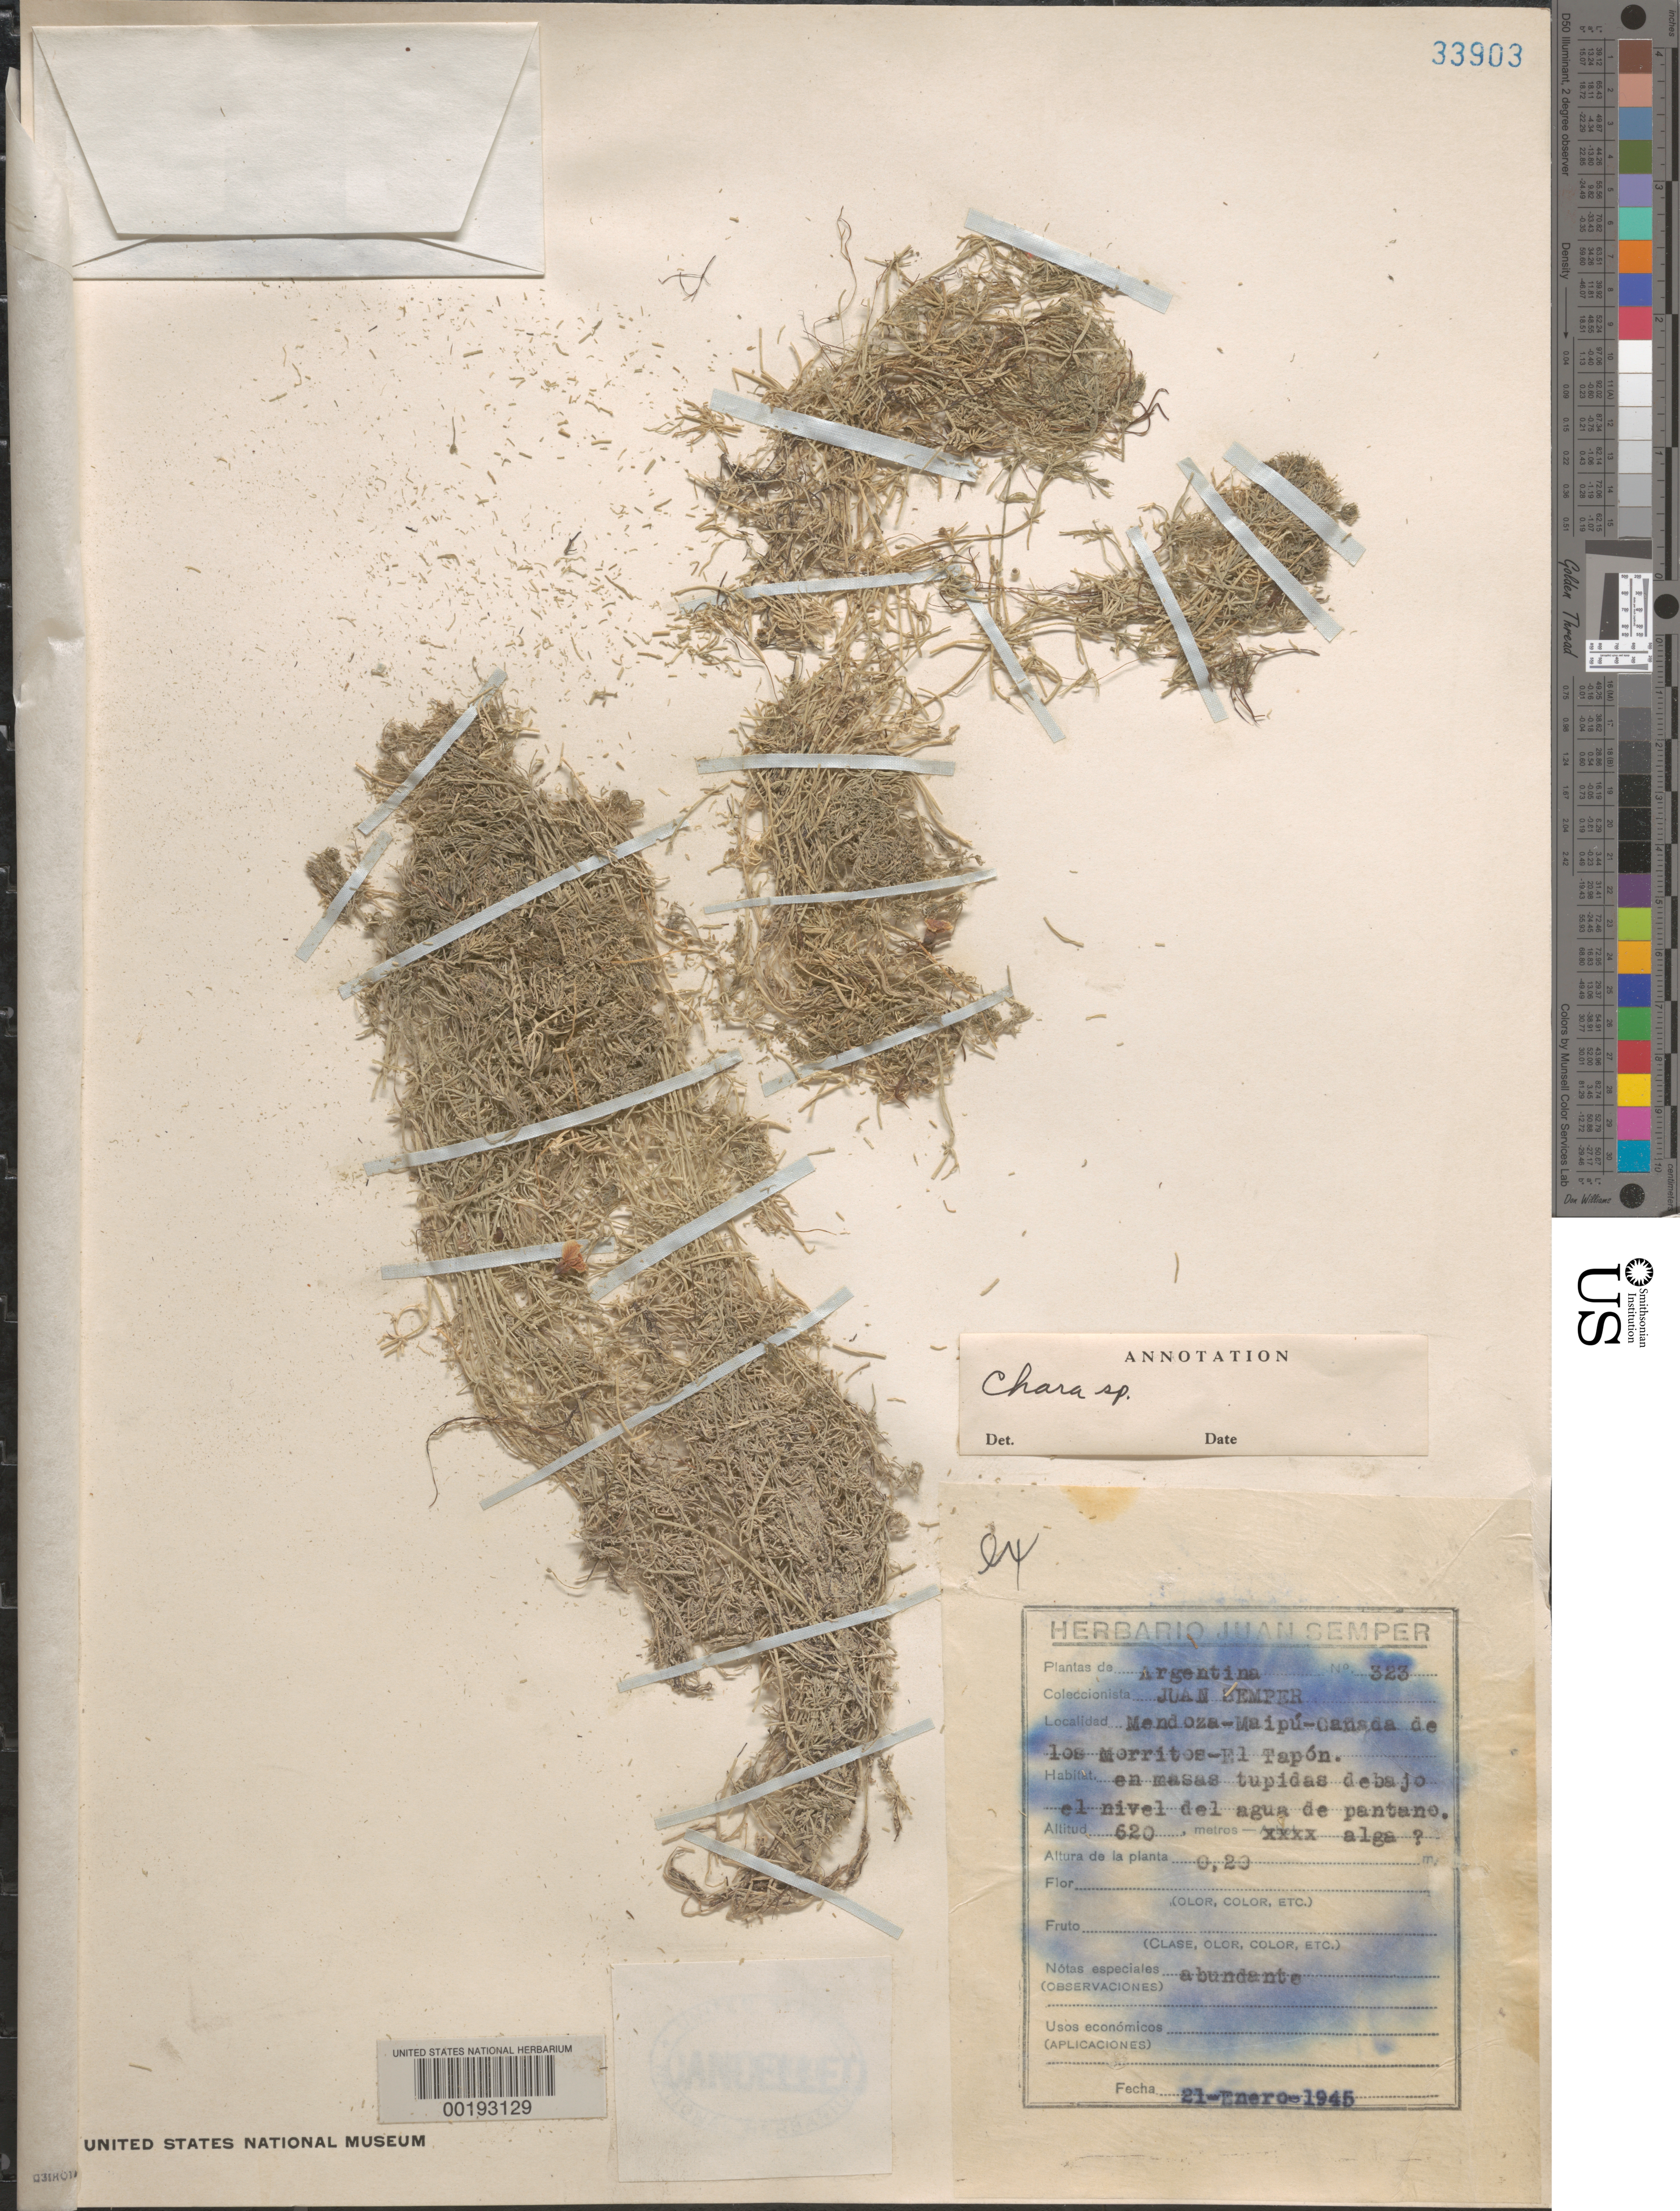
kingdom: Plantae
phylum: Charophyta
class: Charophyceae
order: Charales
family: Characeae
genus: Chara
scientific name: Chara sp.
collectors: J. Semper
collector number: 323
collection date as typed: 21 Jan 1945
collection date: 1945-01-21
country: Argentina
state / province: Mendoza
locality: El Tapon, Canada de los Morritos, Maipu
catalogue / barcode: US 33903